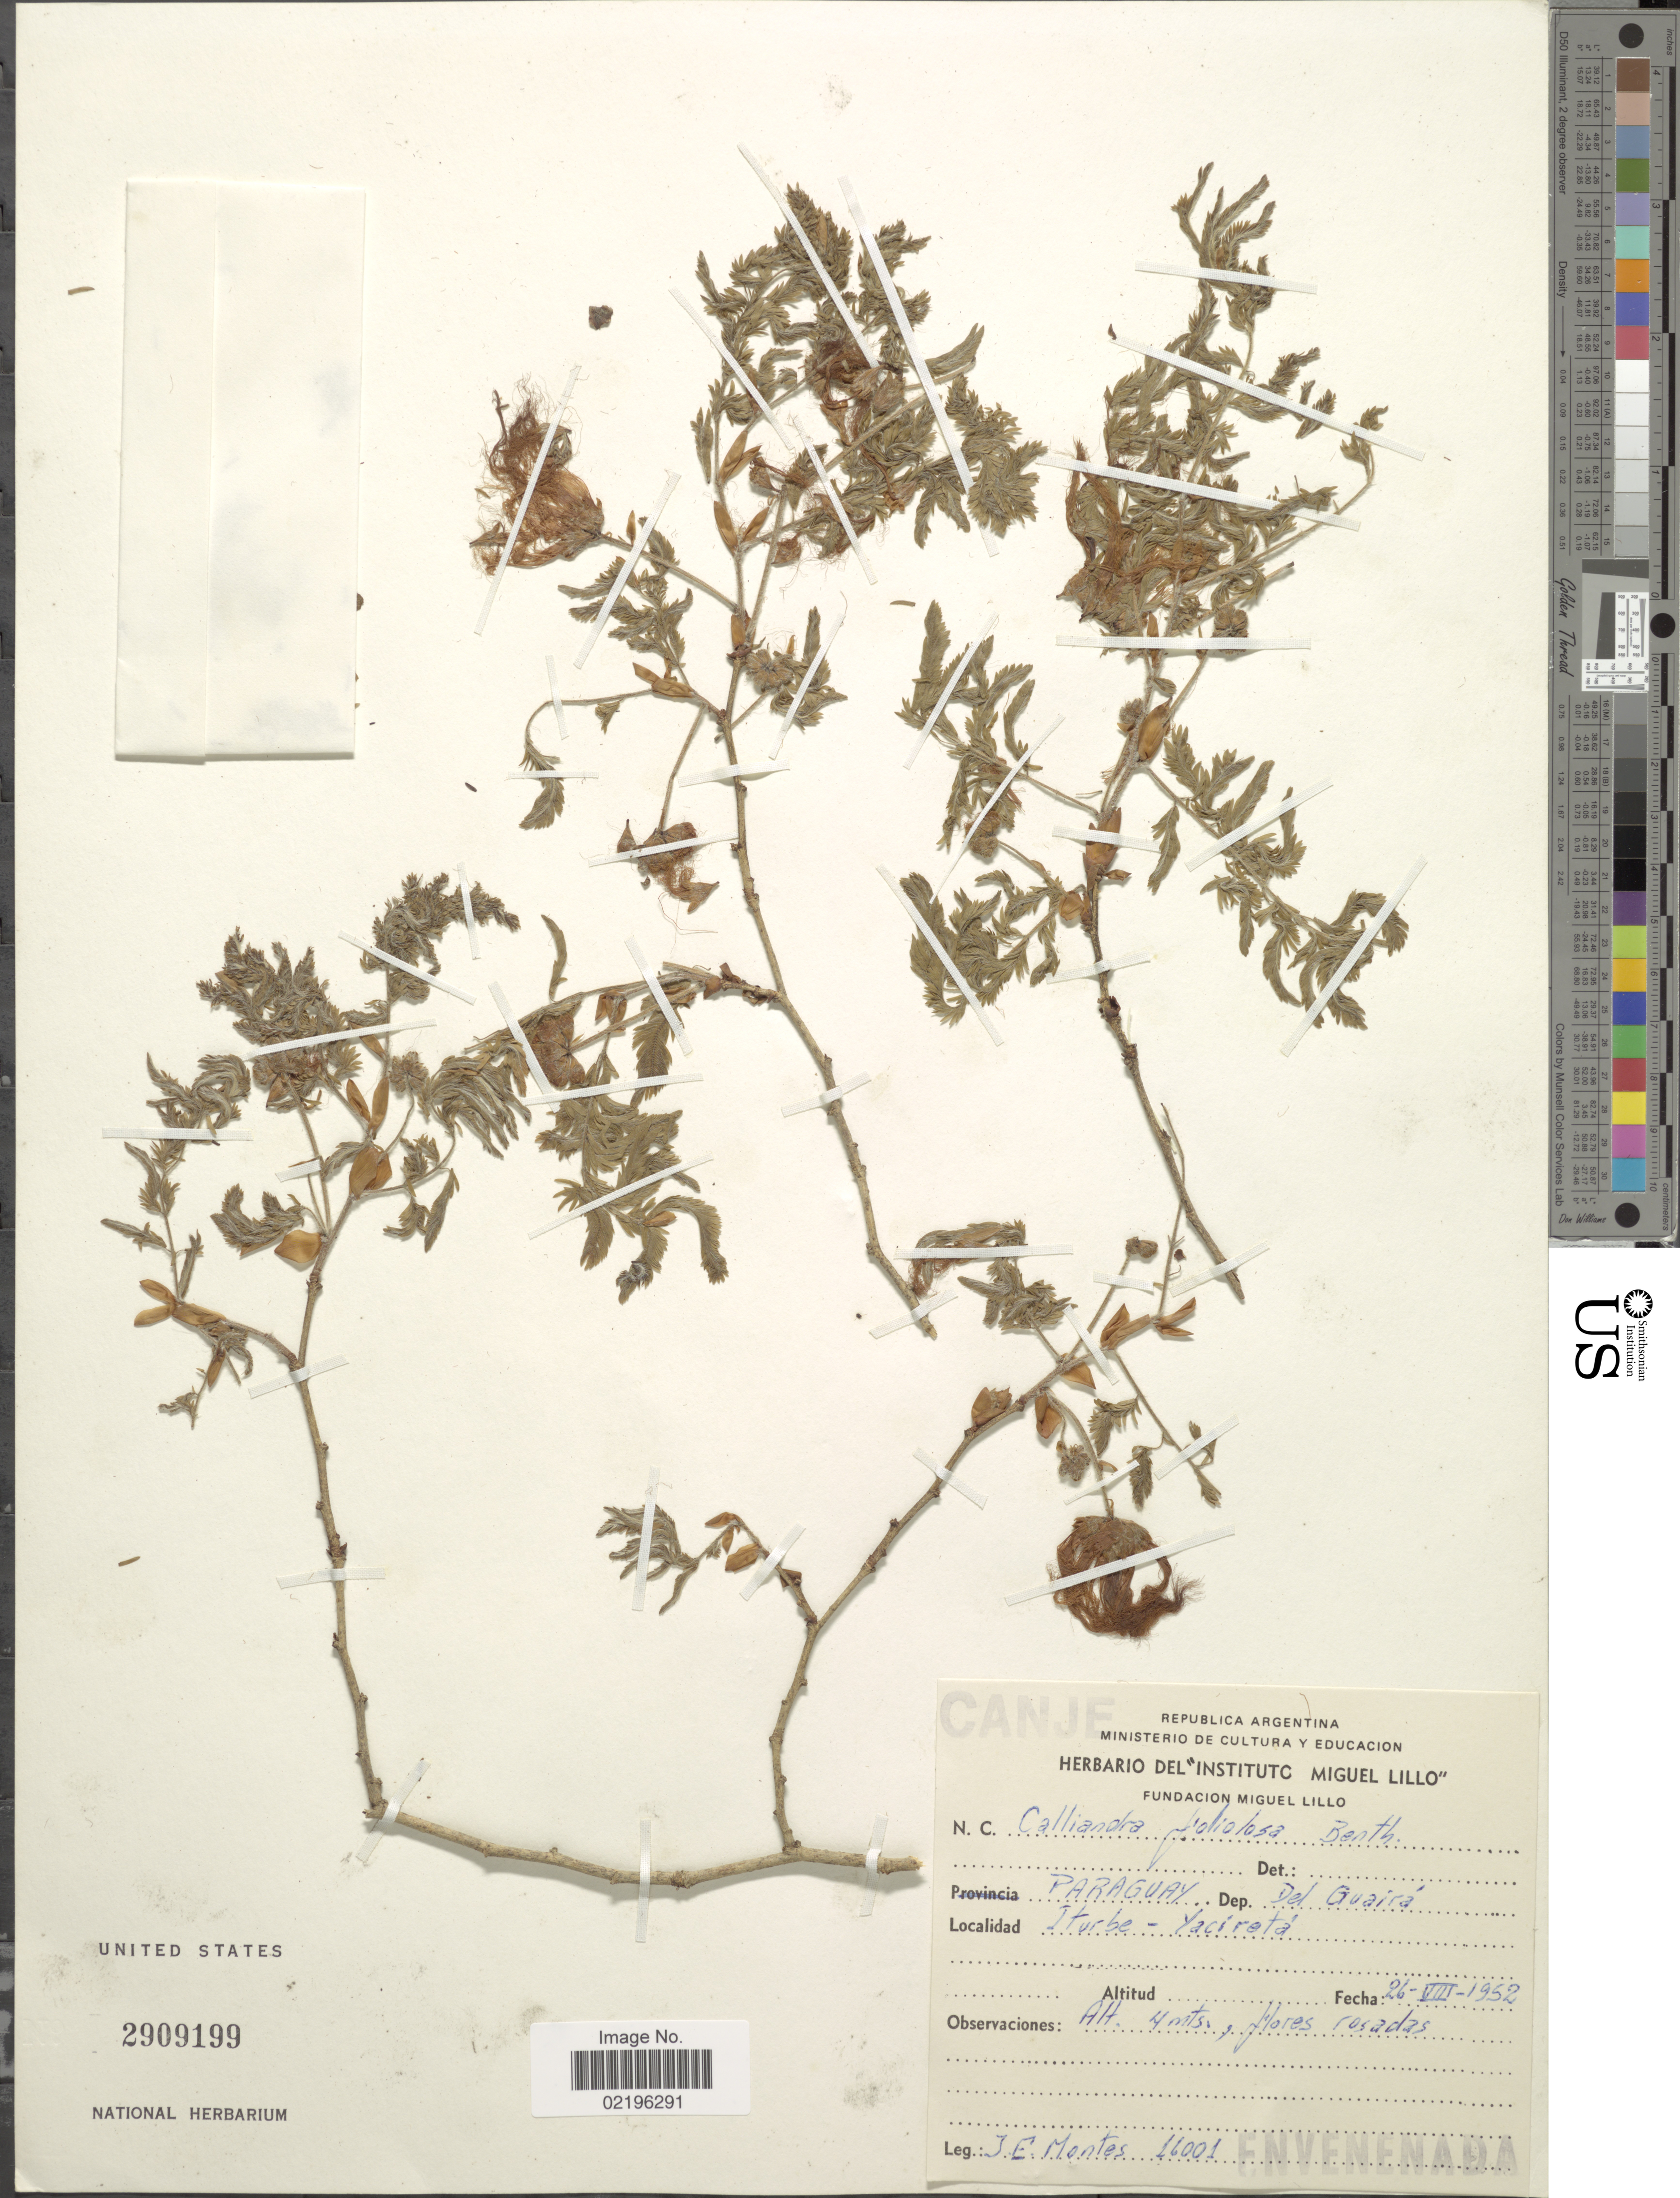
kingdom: Plantae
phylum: Tracheophyta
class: Magnoliopsida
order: Fabales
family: Fabaceae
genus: Calliandra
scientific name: Calliandra foliolosa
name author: Benth.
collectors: J. E. Montes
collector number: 16001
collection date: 1952-08-26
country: Paraguay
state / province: Guaira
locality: Dep. del Guaira. Iturbe - Yacireta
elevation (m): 4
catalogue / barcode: US 2909199